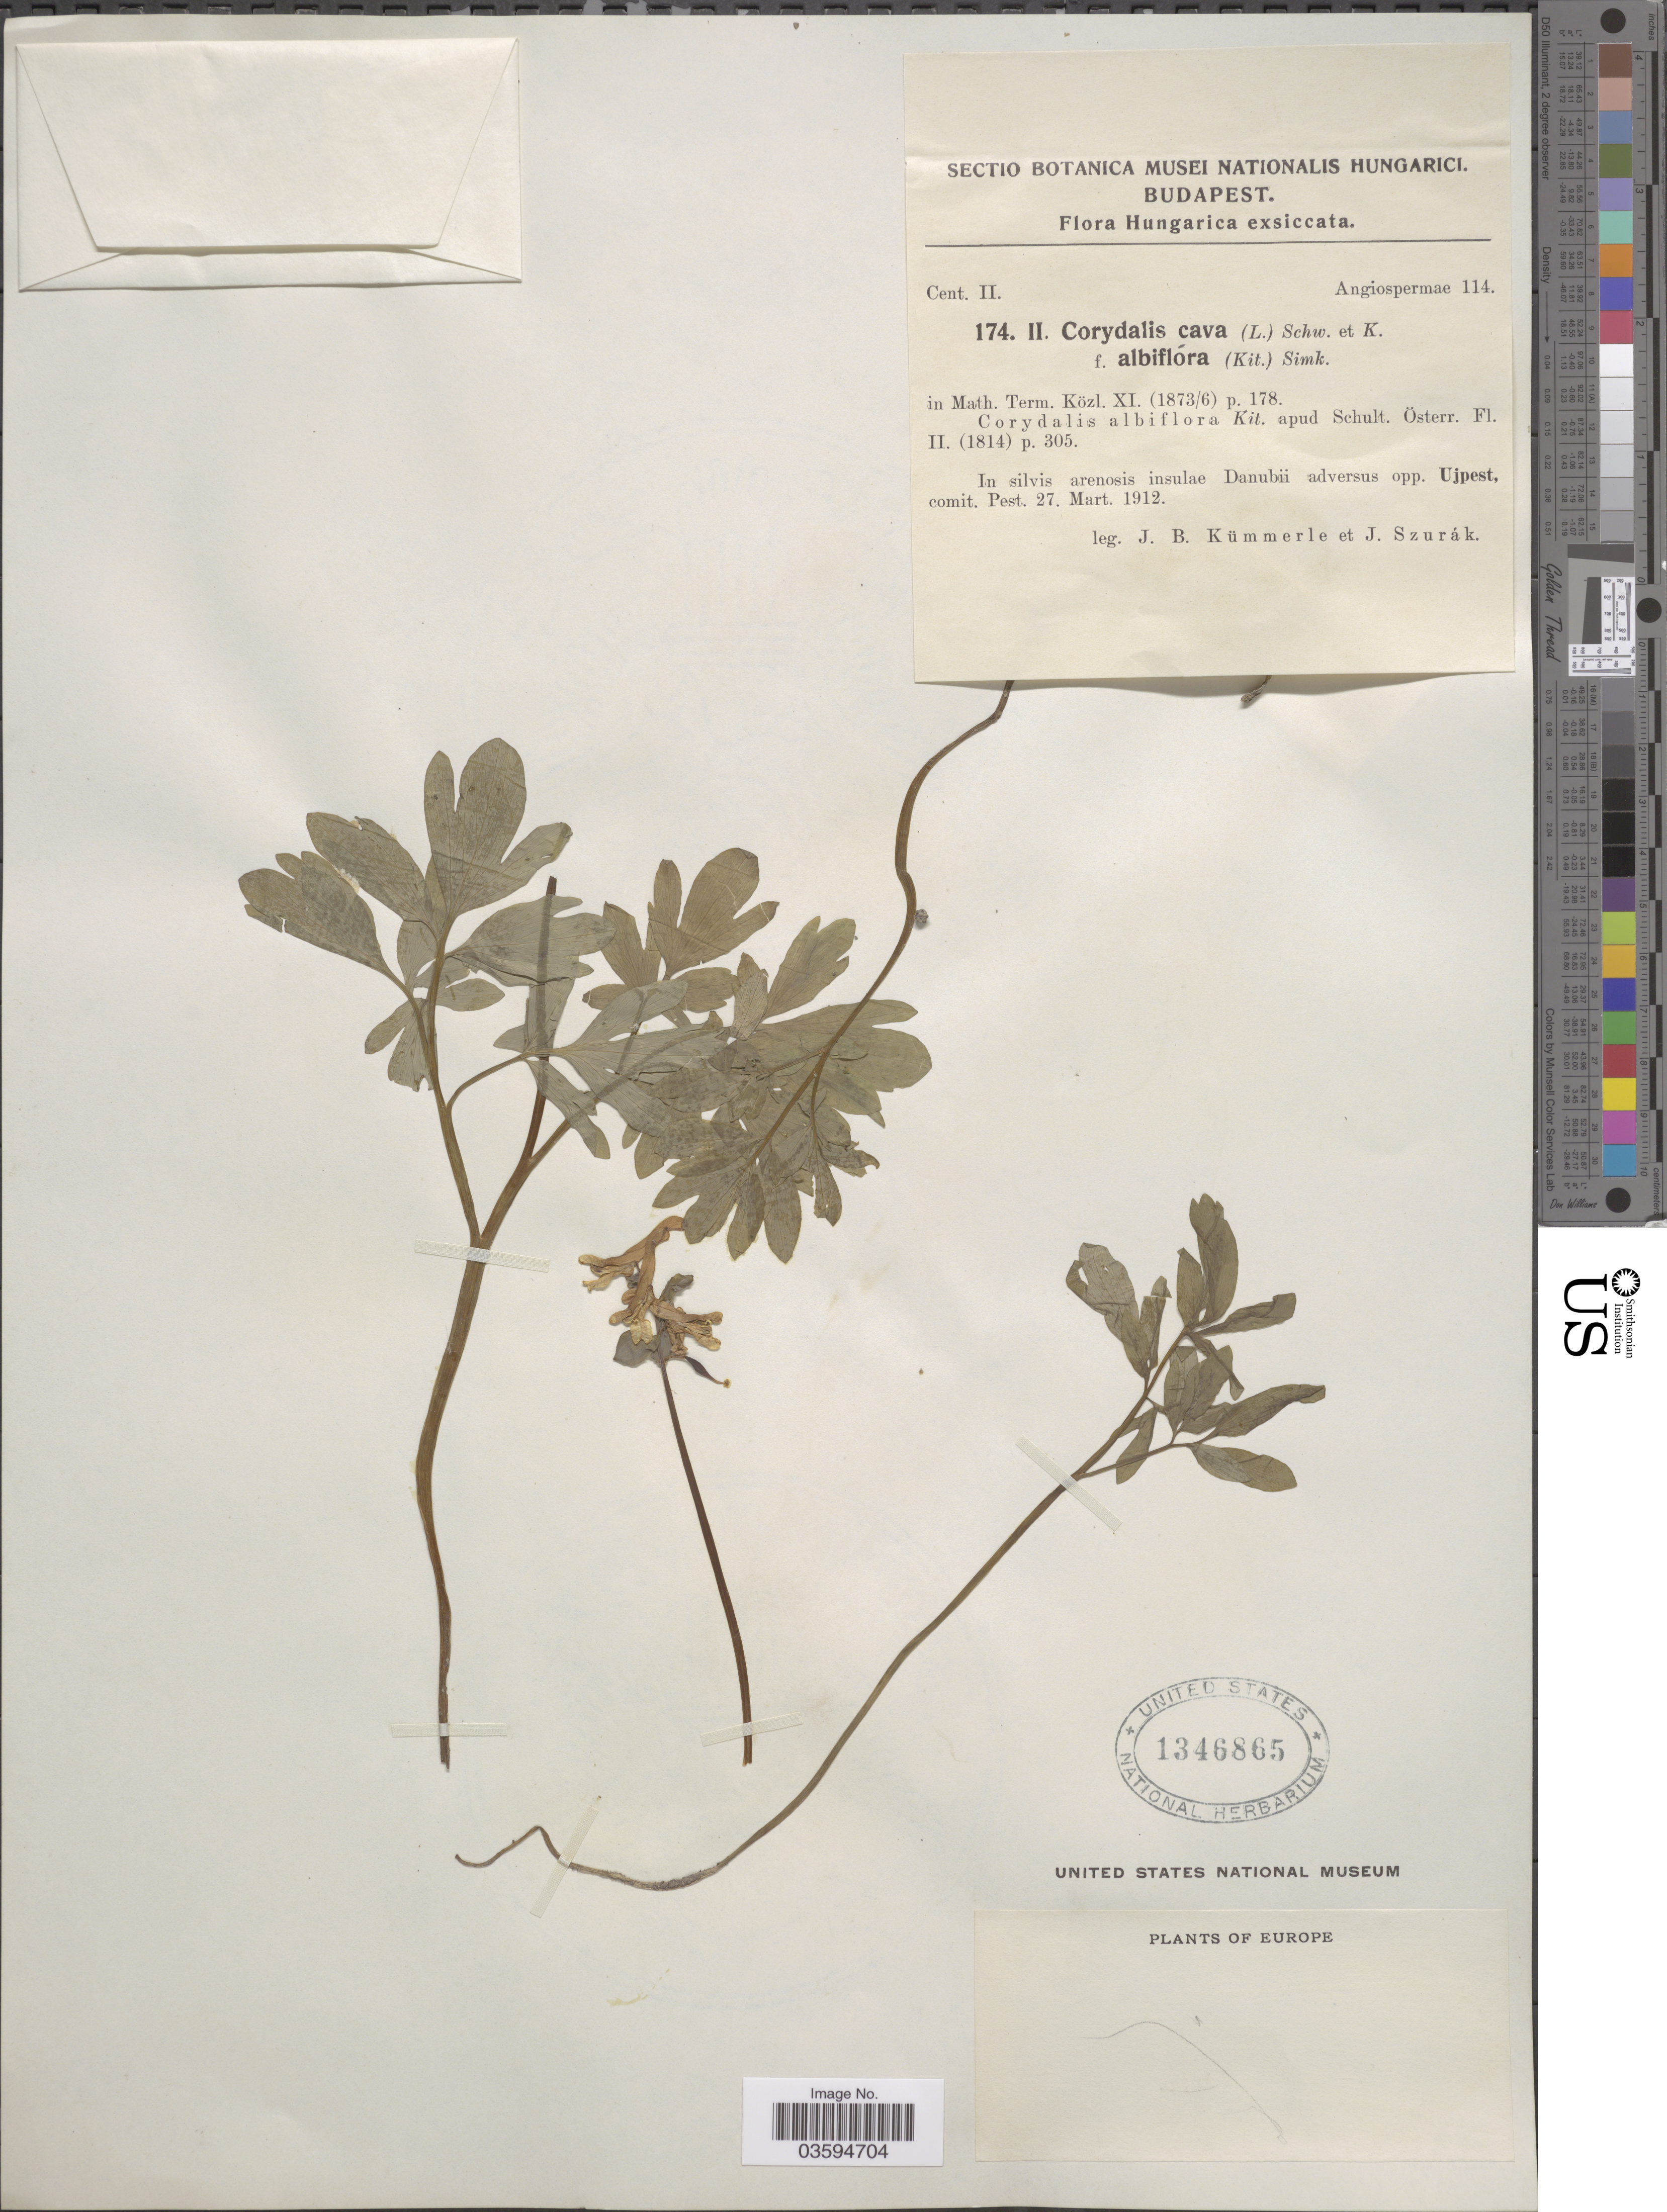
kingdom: Plantae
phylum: Tracheophyta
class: Magnoliopsida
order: Ranunculales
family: Papaveraceae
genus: Corydalis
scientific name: Corydalis cava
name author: Schweigger & Körte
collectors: J. Kummerle & J. Szurak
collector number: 174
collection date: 1912-03-27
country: Hungary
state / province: Budapest, Capital District of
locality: Hungarica. In silvis arenosis insulae Danubii adversus opp. Ujpest, comit. Pest. 27.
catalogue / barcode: US 1346865